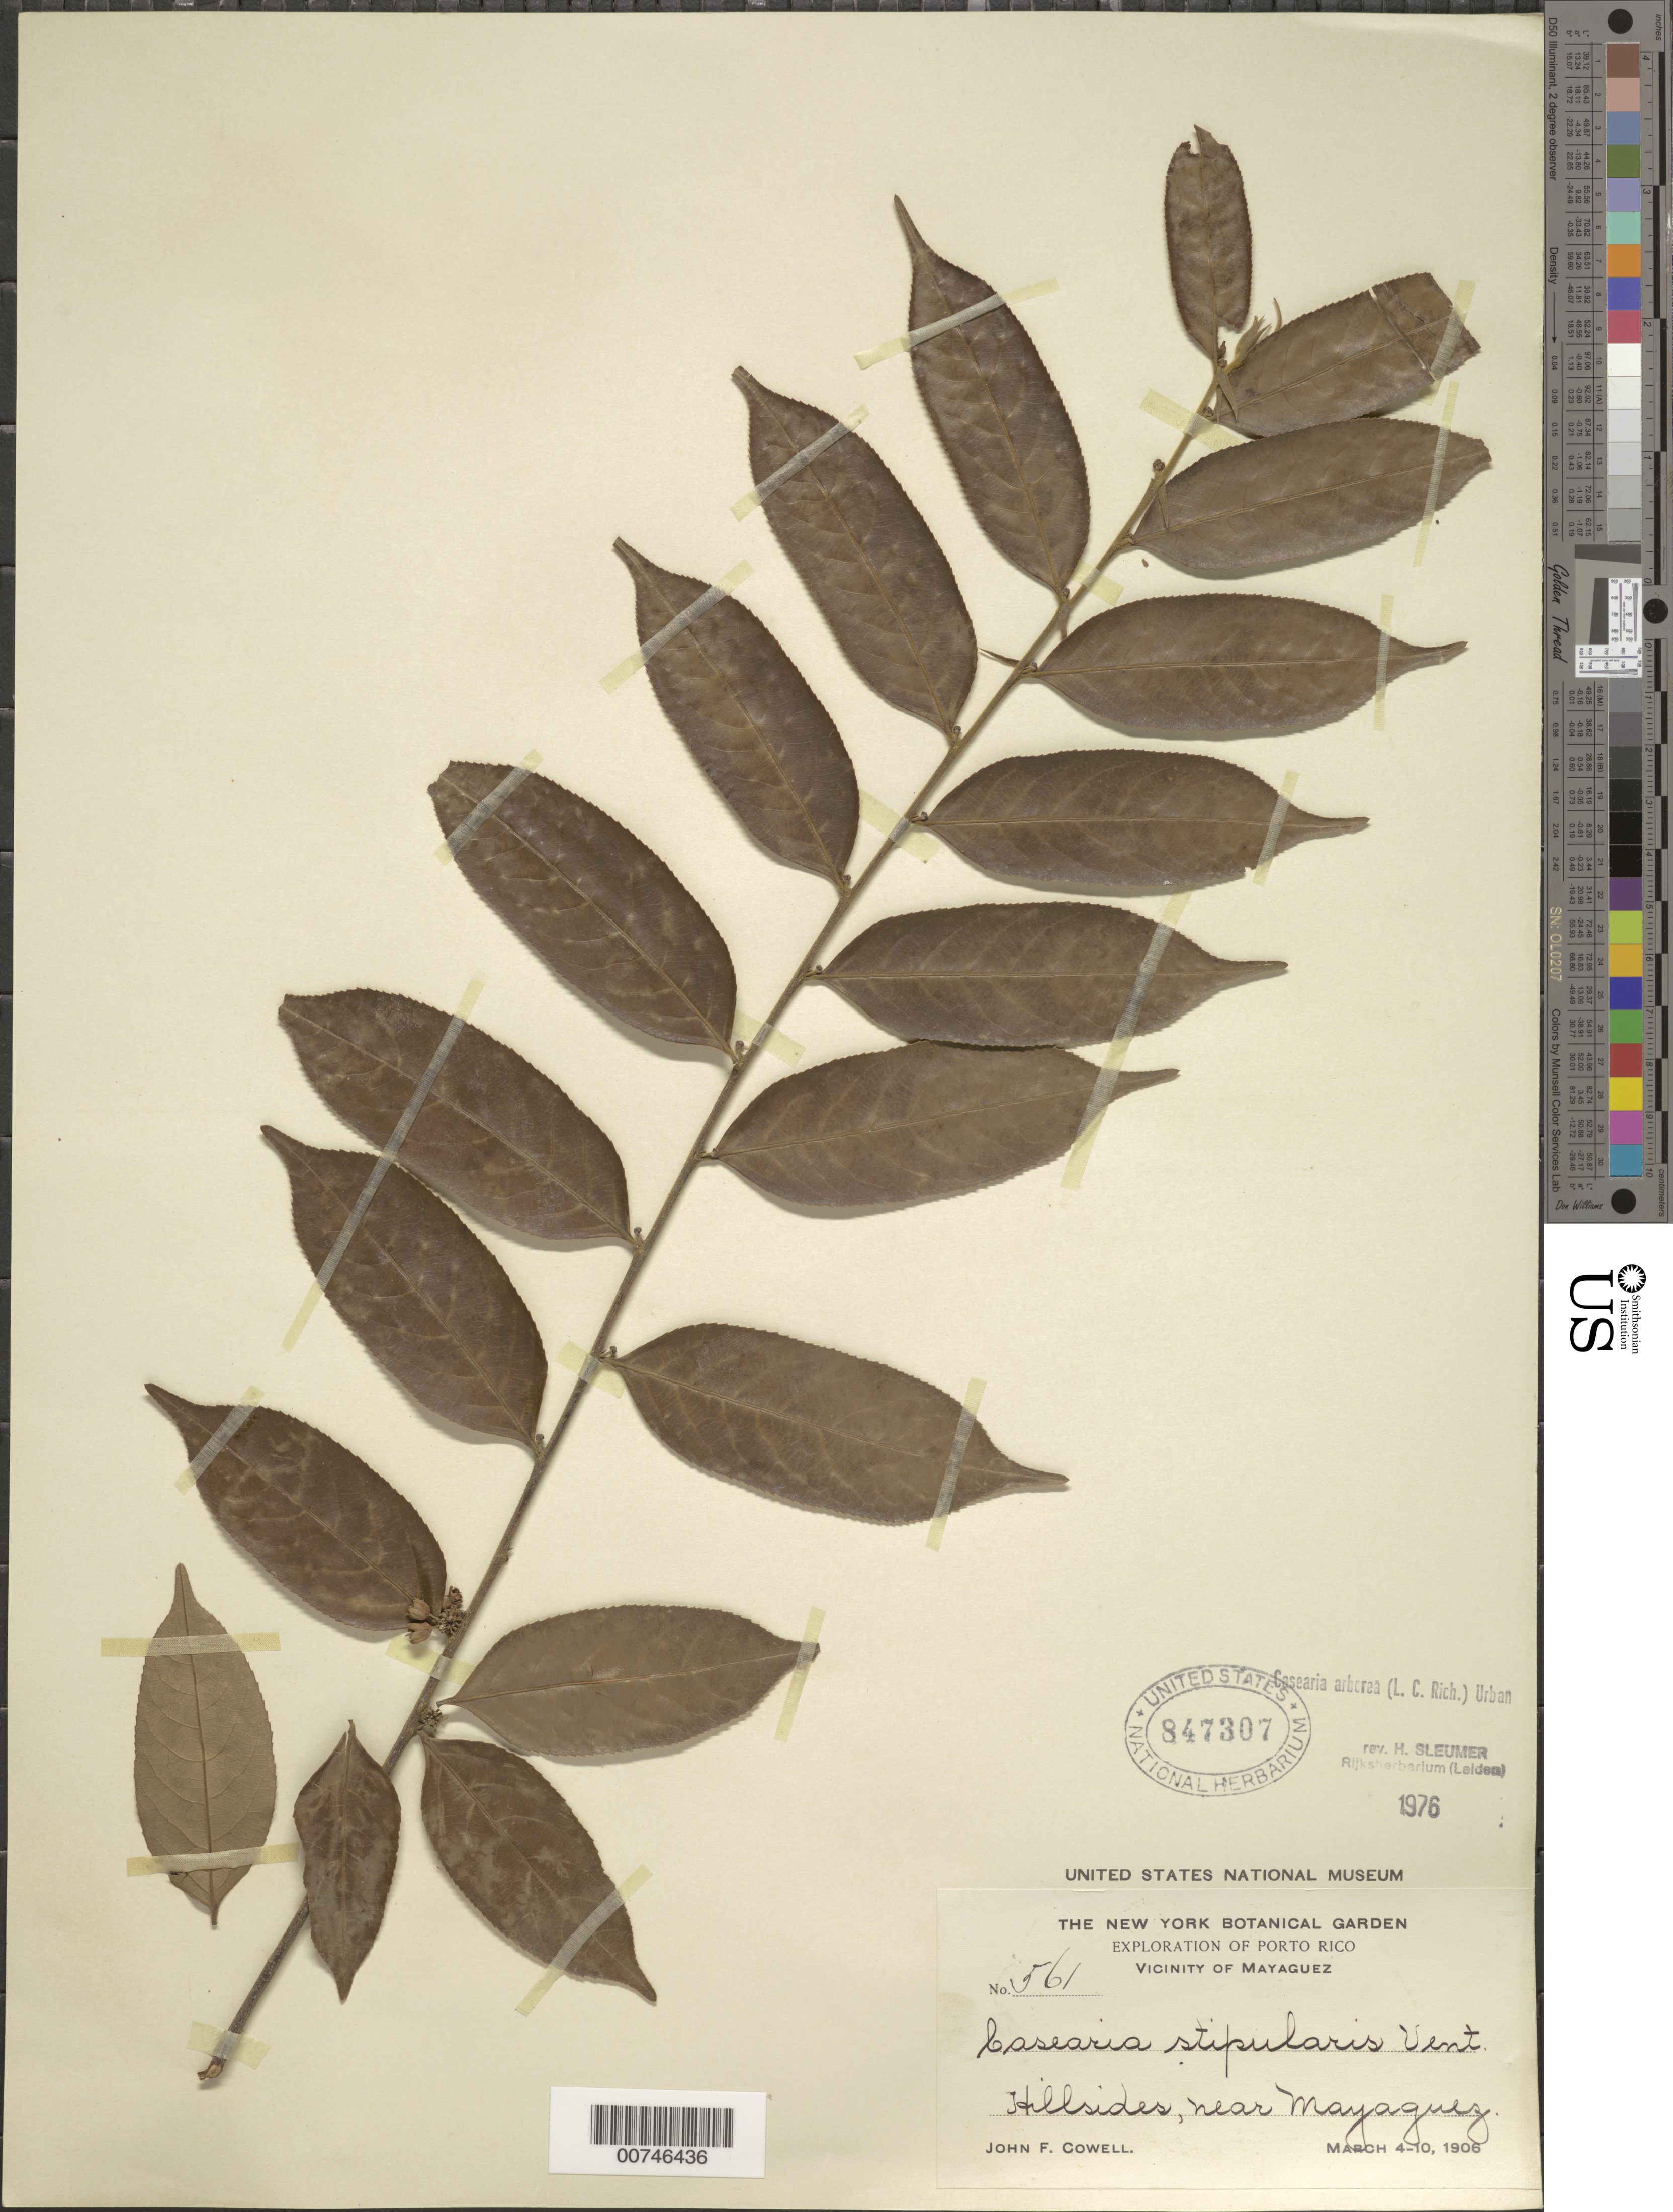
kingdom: Plantae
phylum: Tracheophyta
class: Magnoliopsida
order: Malpighiales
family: Salicaceae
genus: Casearia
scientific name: Casearia arborea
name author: (Rich.) Urb.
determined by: Sleumer, H. O.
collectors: J. F. Cowell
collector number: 561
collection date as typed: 04 Mar 1906 to 10 Mar 1906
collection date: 1906-03-04/1906-03-10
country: Puerto Rico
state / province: Mayagüez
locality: Vicinity of Mayaguez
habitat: Hillsides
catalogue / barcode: US 847307